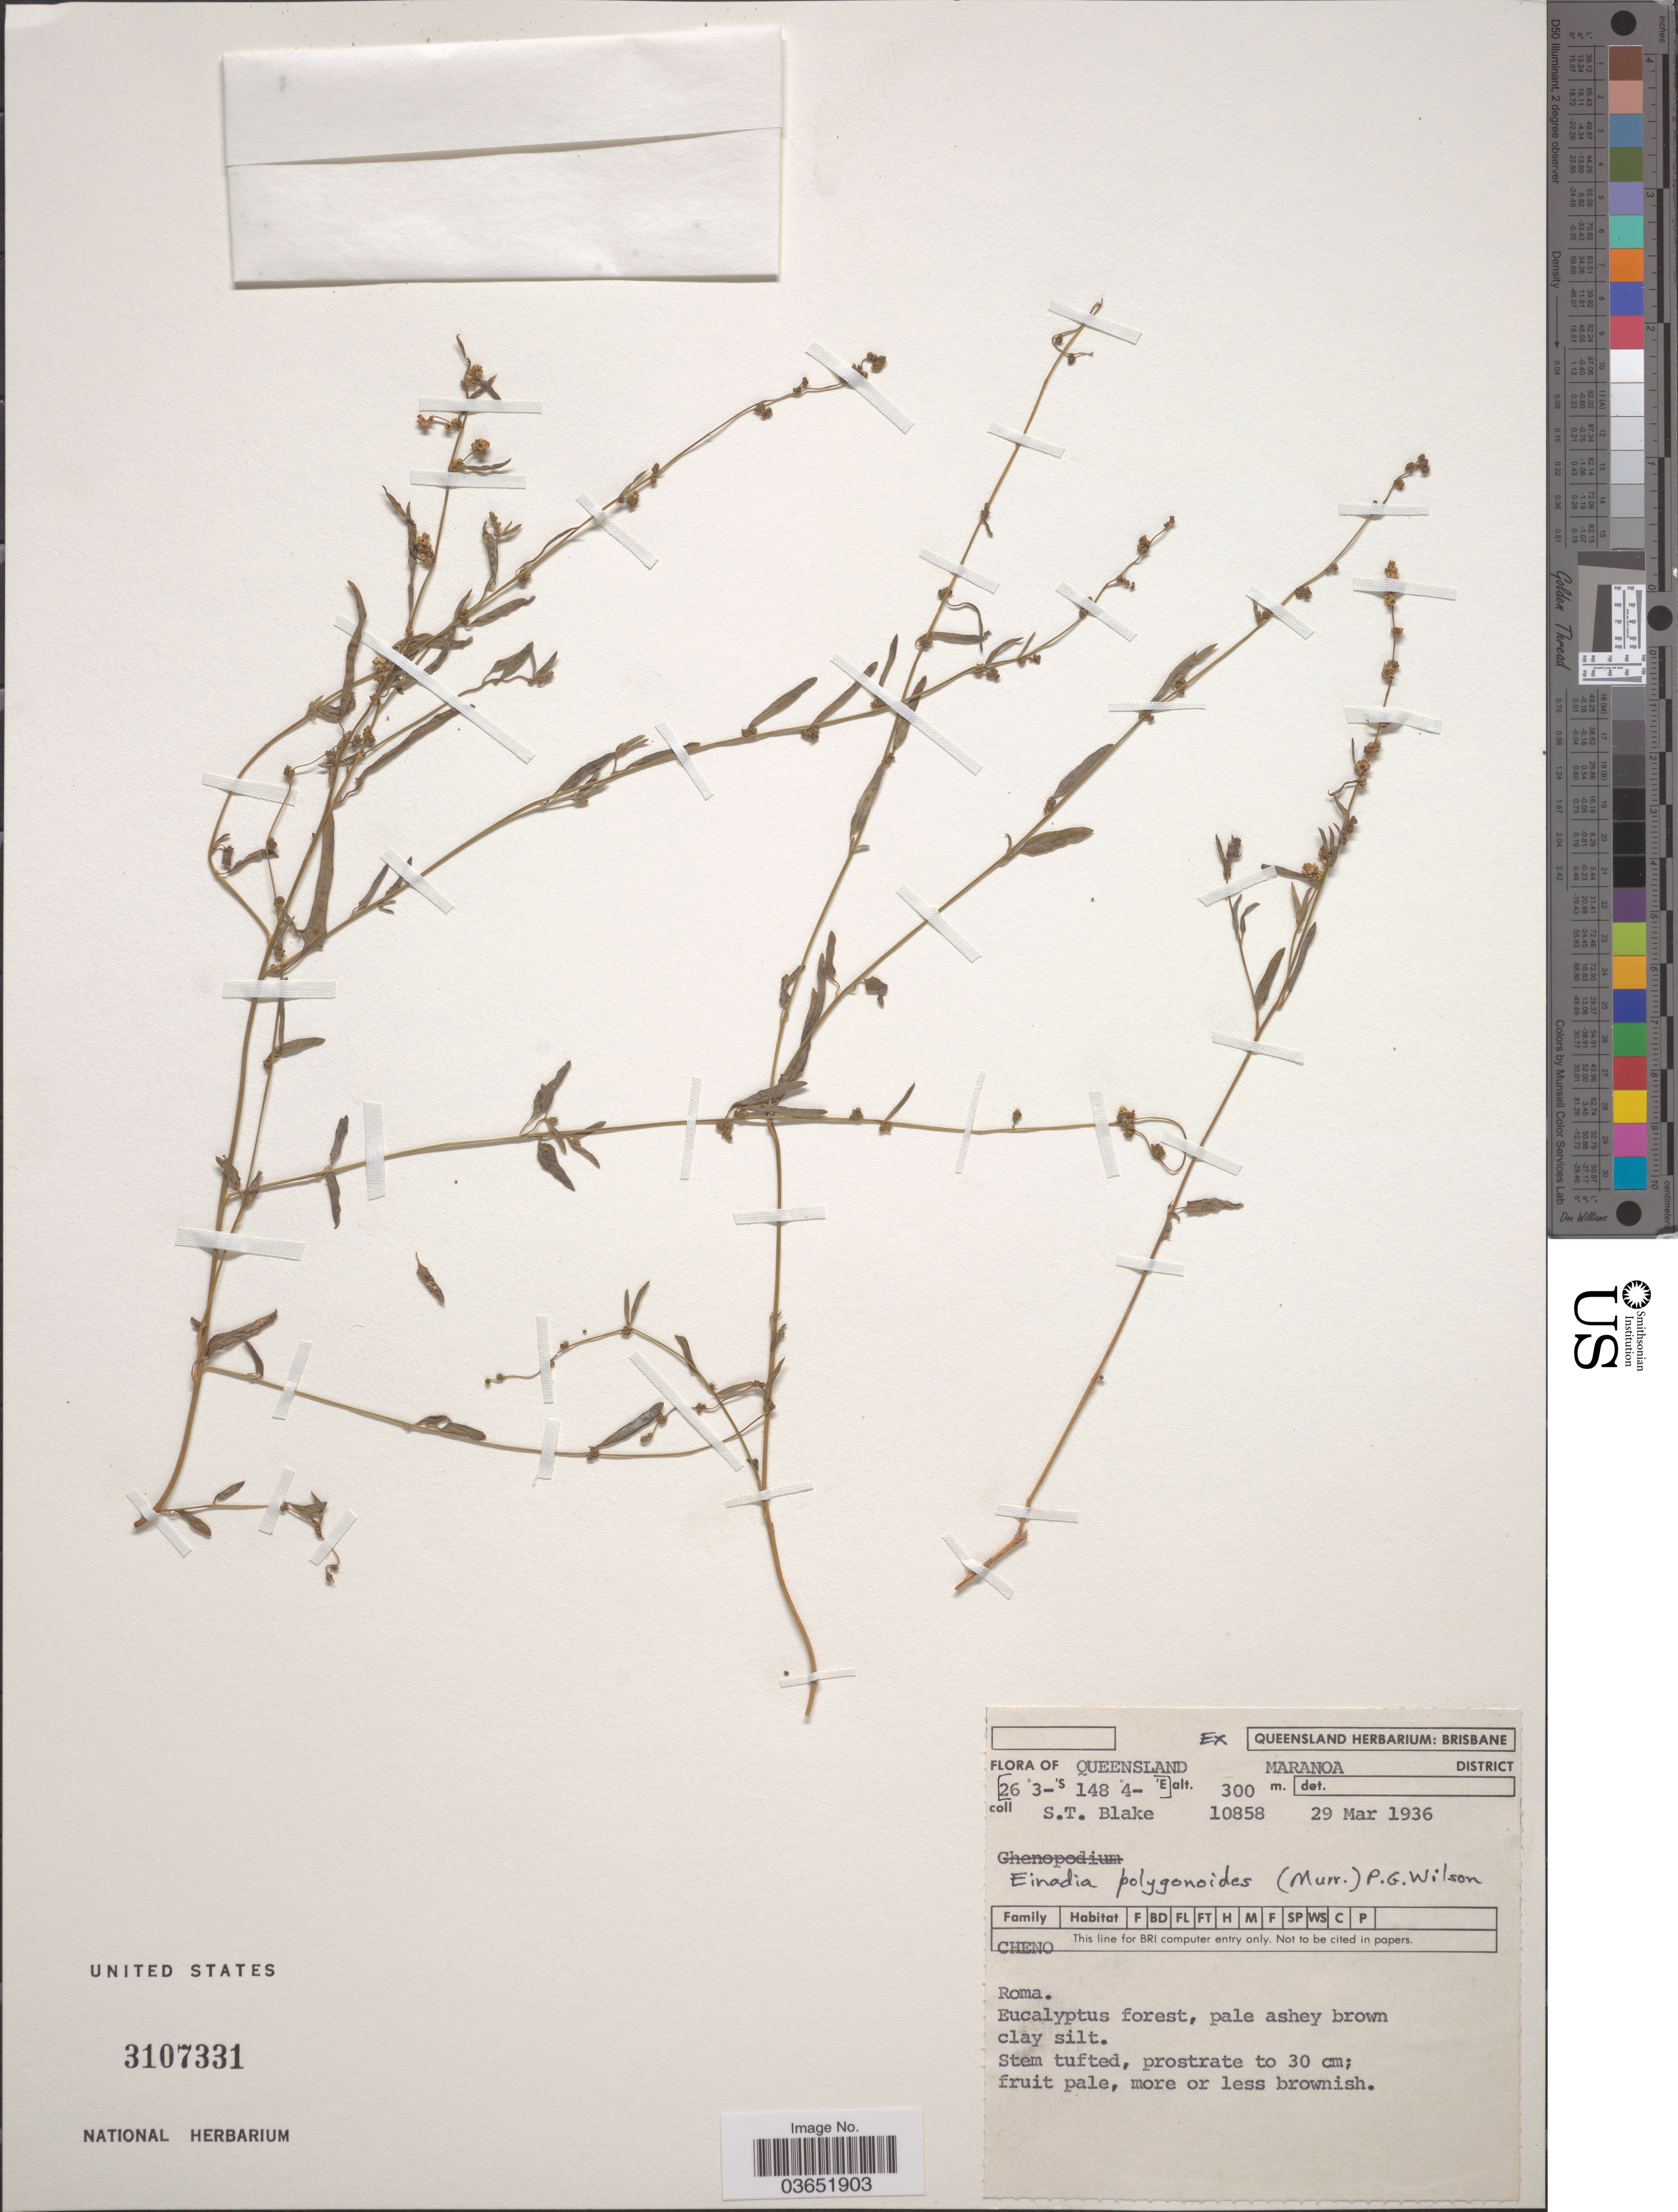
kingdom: Plantae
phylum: Tracheophyta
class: Magnoliopsida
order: Caryophyllales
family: Amaranthaceae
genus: Chenopodium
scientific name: Chenopodium polygonoides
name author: (Murr) Aellen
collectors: S. T. Blake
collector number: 10858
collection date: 1936-03-29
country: Australia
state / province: Queensland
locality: Maranoa District. Roma.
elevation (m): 300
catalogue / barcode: US 3107331